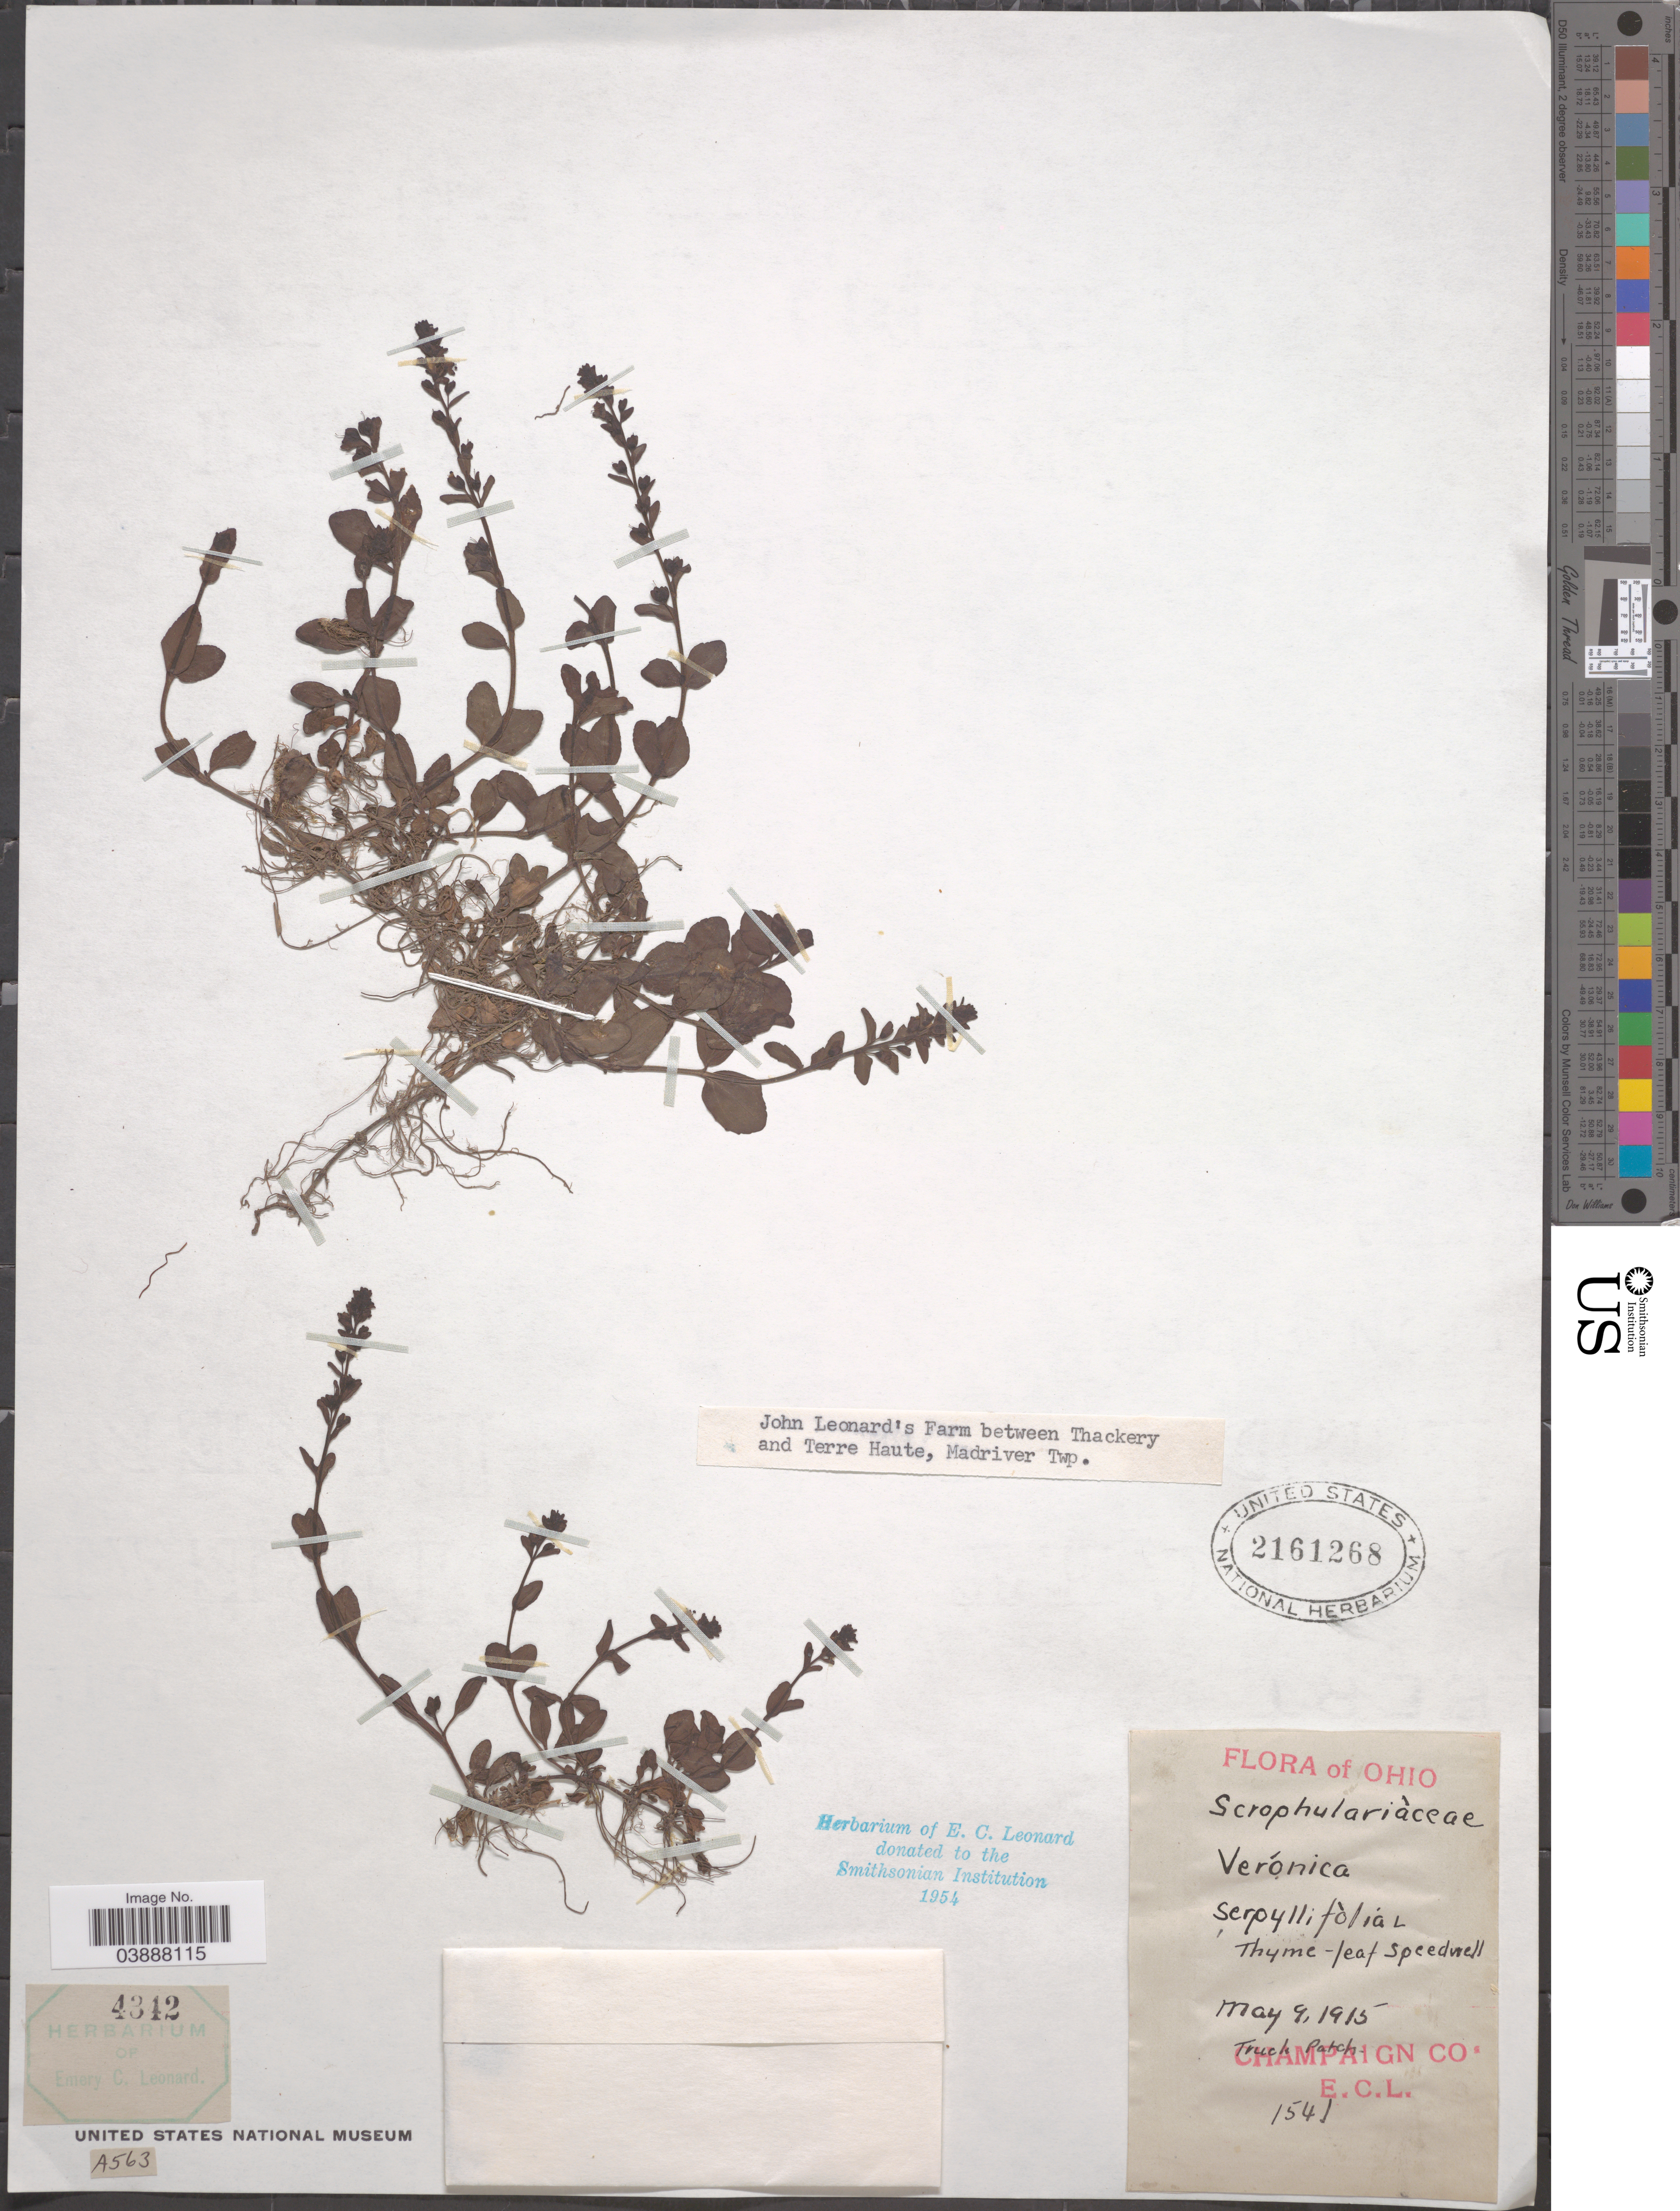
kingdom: Plantae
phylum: Tracheophyta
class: Magnoliopsida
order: Lamiales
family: Plantaginaceae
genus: Veronica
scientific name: Veronica serpyllifolia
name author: L.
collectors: E. C. Leonard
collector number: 1541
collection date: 1915-05-09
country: United States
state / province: Ohio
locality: Truck Patch, Champaign Co.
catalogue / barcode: US 2161268